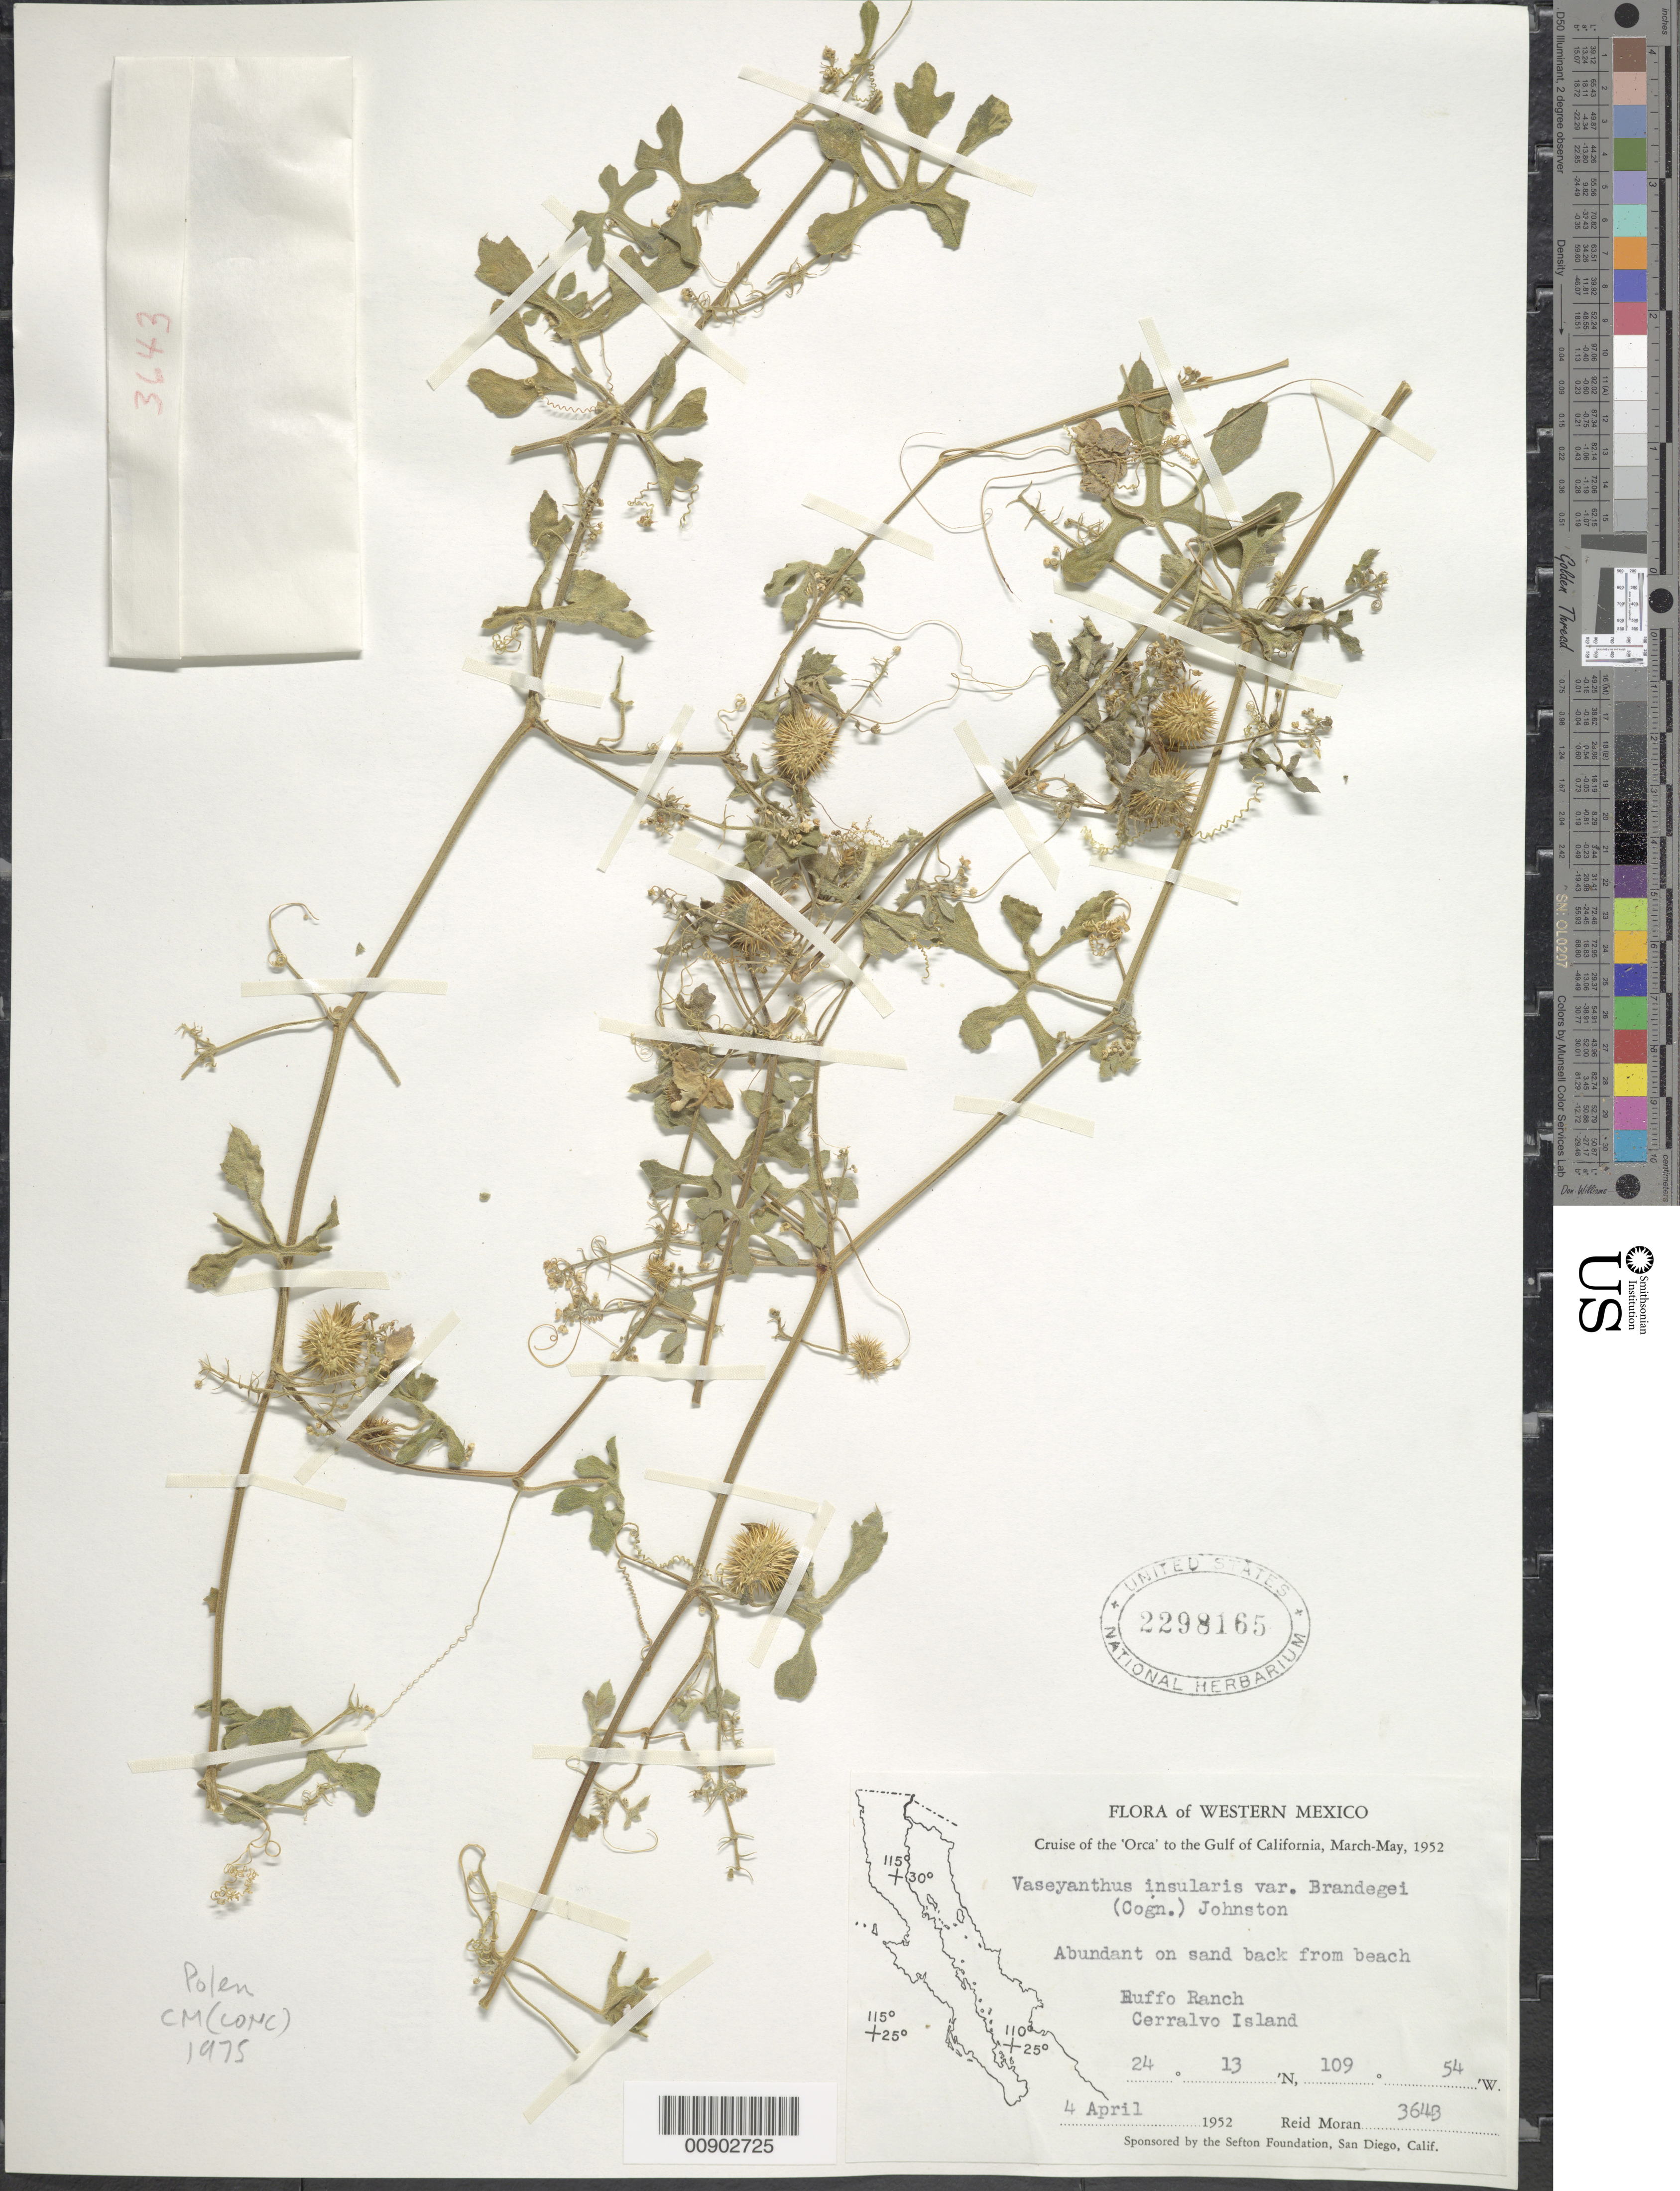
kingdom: Plantae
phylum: Tracheophyta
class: Magnoliopsida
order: Cucurbitales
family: Cucurbitaceae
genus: Echinopepon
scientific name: Echinopepon insularis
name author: S. Watson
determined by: Strong, Mark T., (BOT), Smithsonian Institution - National Museum of Natural History (UNITED STATES)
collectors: R. V. Moran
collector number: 3643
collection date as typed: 04 Apr 1952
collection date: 1952-04-04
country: Mexico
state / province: Baja California Sur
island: Cerralvo I.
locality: Ruffo Ranch. Cerralvo Island.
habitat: Abundant on sand back from beach.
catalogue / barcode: US 2298165